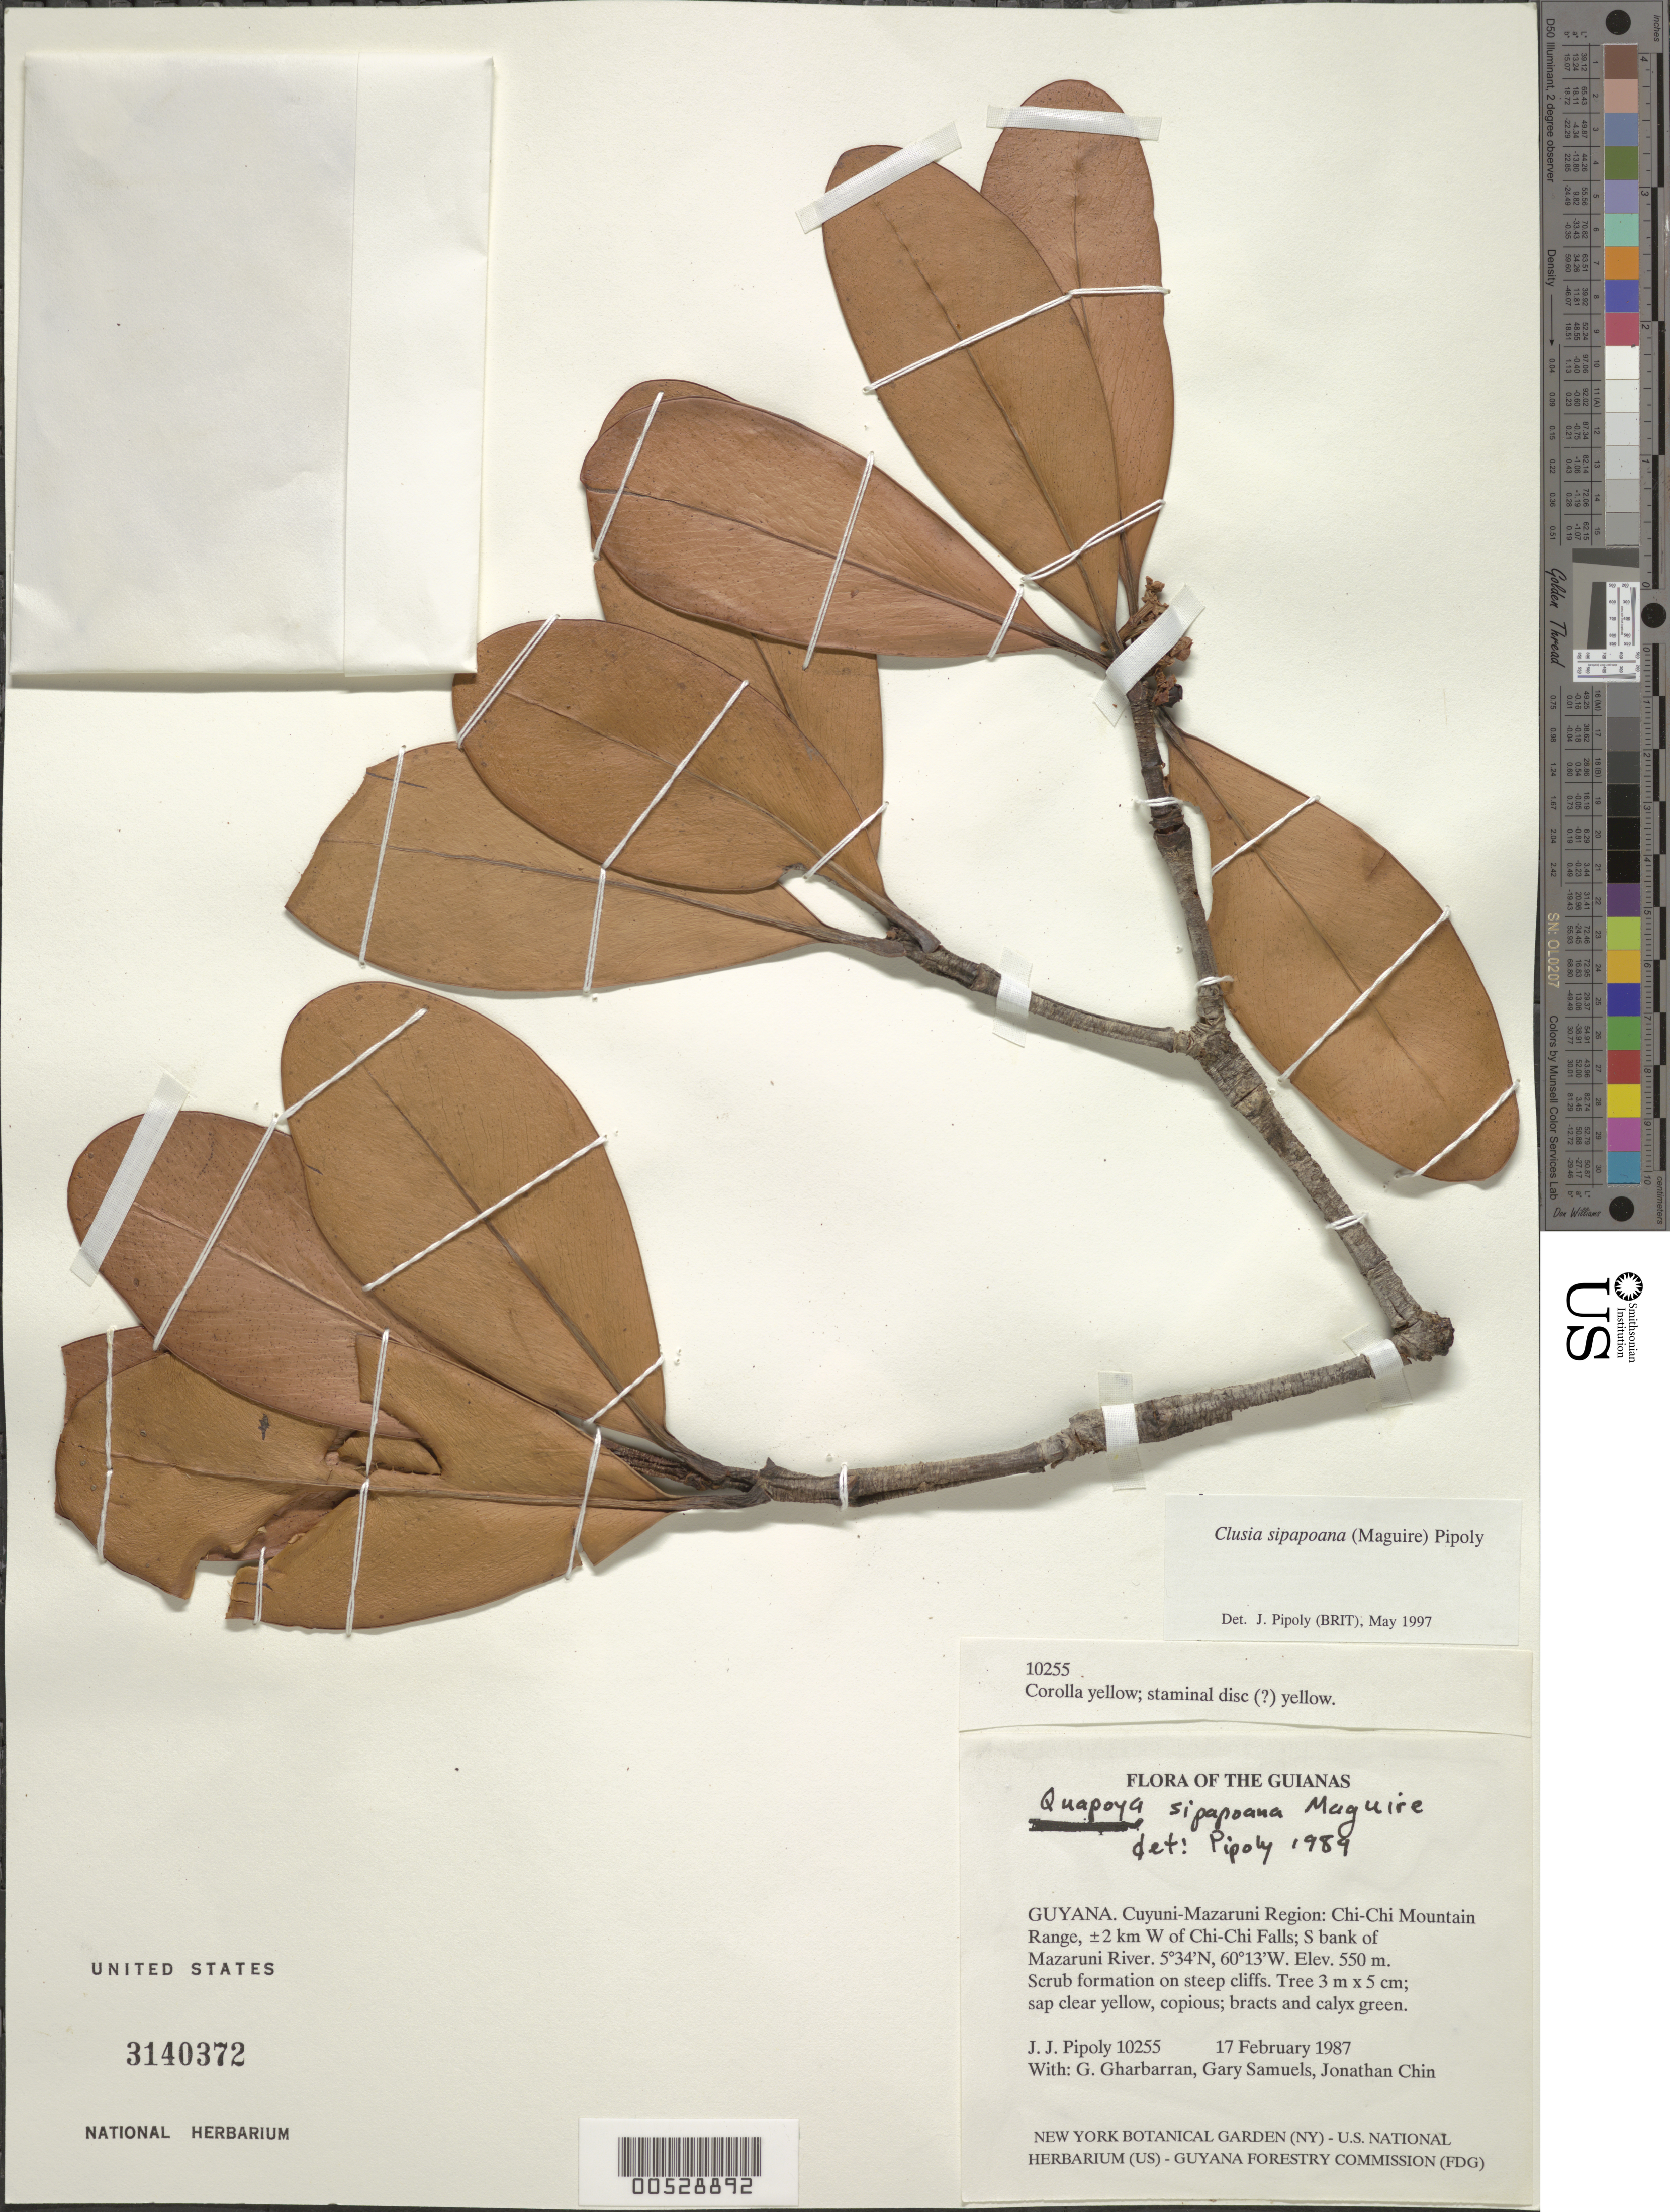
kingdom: Plantae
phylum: Tracheophyta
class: Magnoliopsida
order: Malpighiales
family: Clusiaceae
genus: Clusia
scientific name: Clusia sipapoana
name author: (Maguire) Pipoly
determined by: Pipoly, J. J., III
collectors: J. J. Pipoly, G. Gharbarran, G. Samuels & J. Chin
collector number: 10255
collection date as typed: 17 February 1987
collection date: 1987-02-17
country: Guyana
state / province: Cuyuni-Mazaruni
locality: Chi-Chi Mountain Range, ±2 km W of Chi-Chi Falls; S bank of Mazaruni River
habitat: Scrub formation on steep cliffs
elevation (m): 550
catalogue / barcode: US 3140372